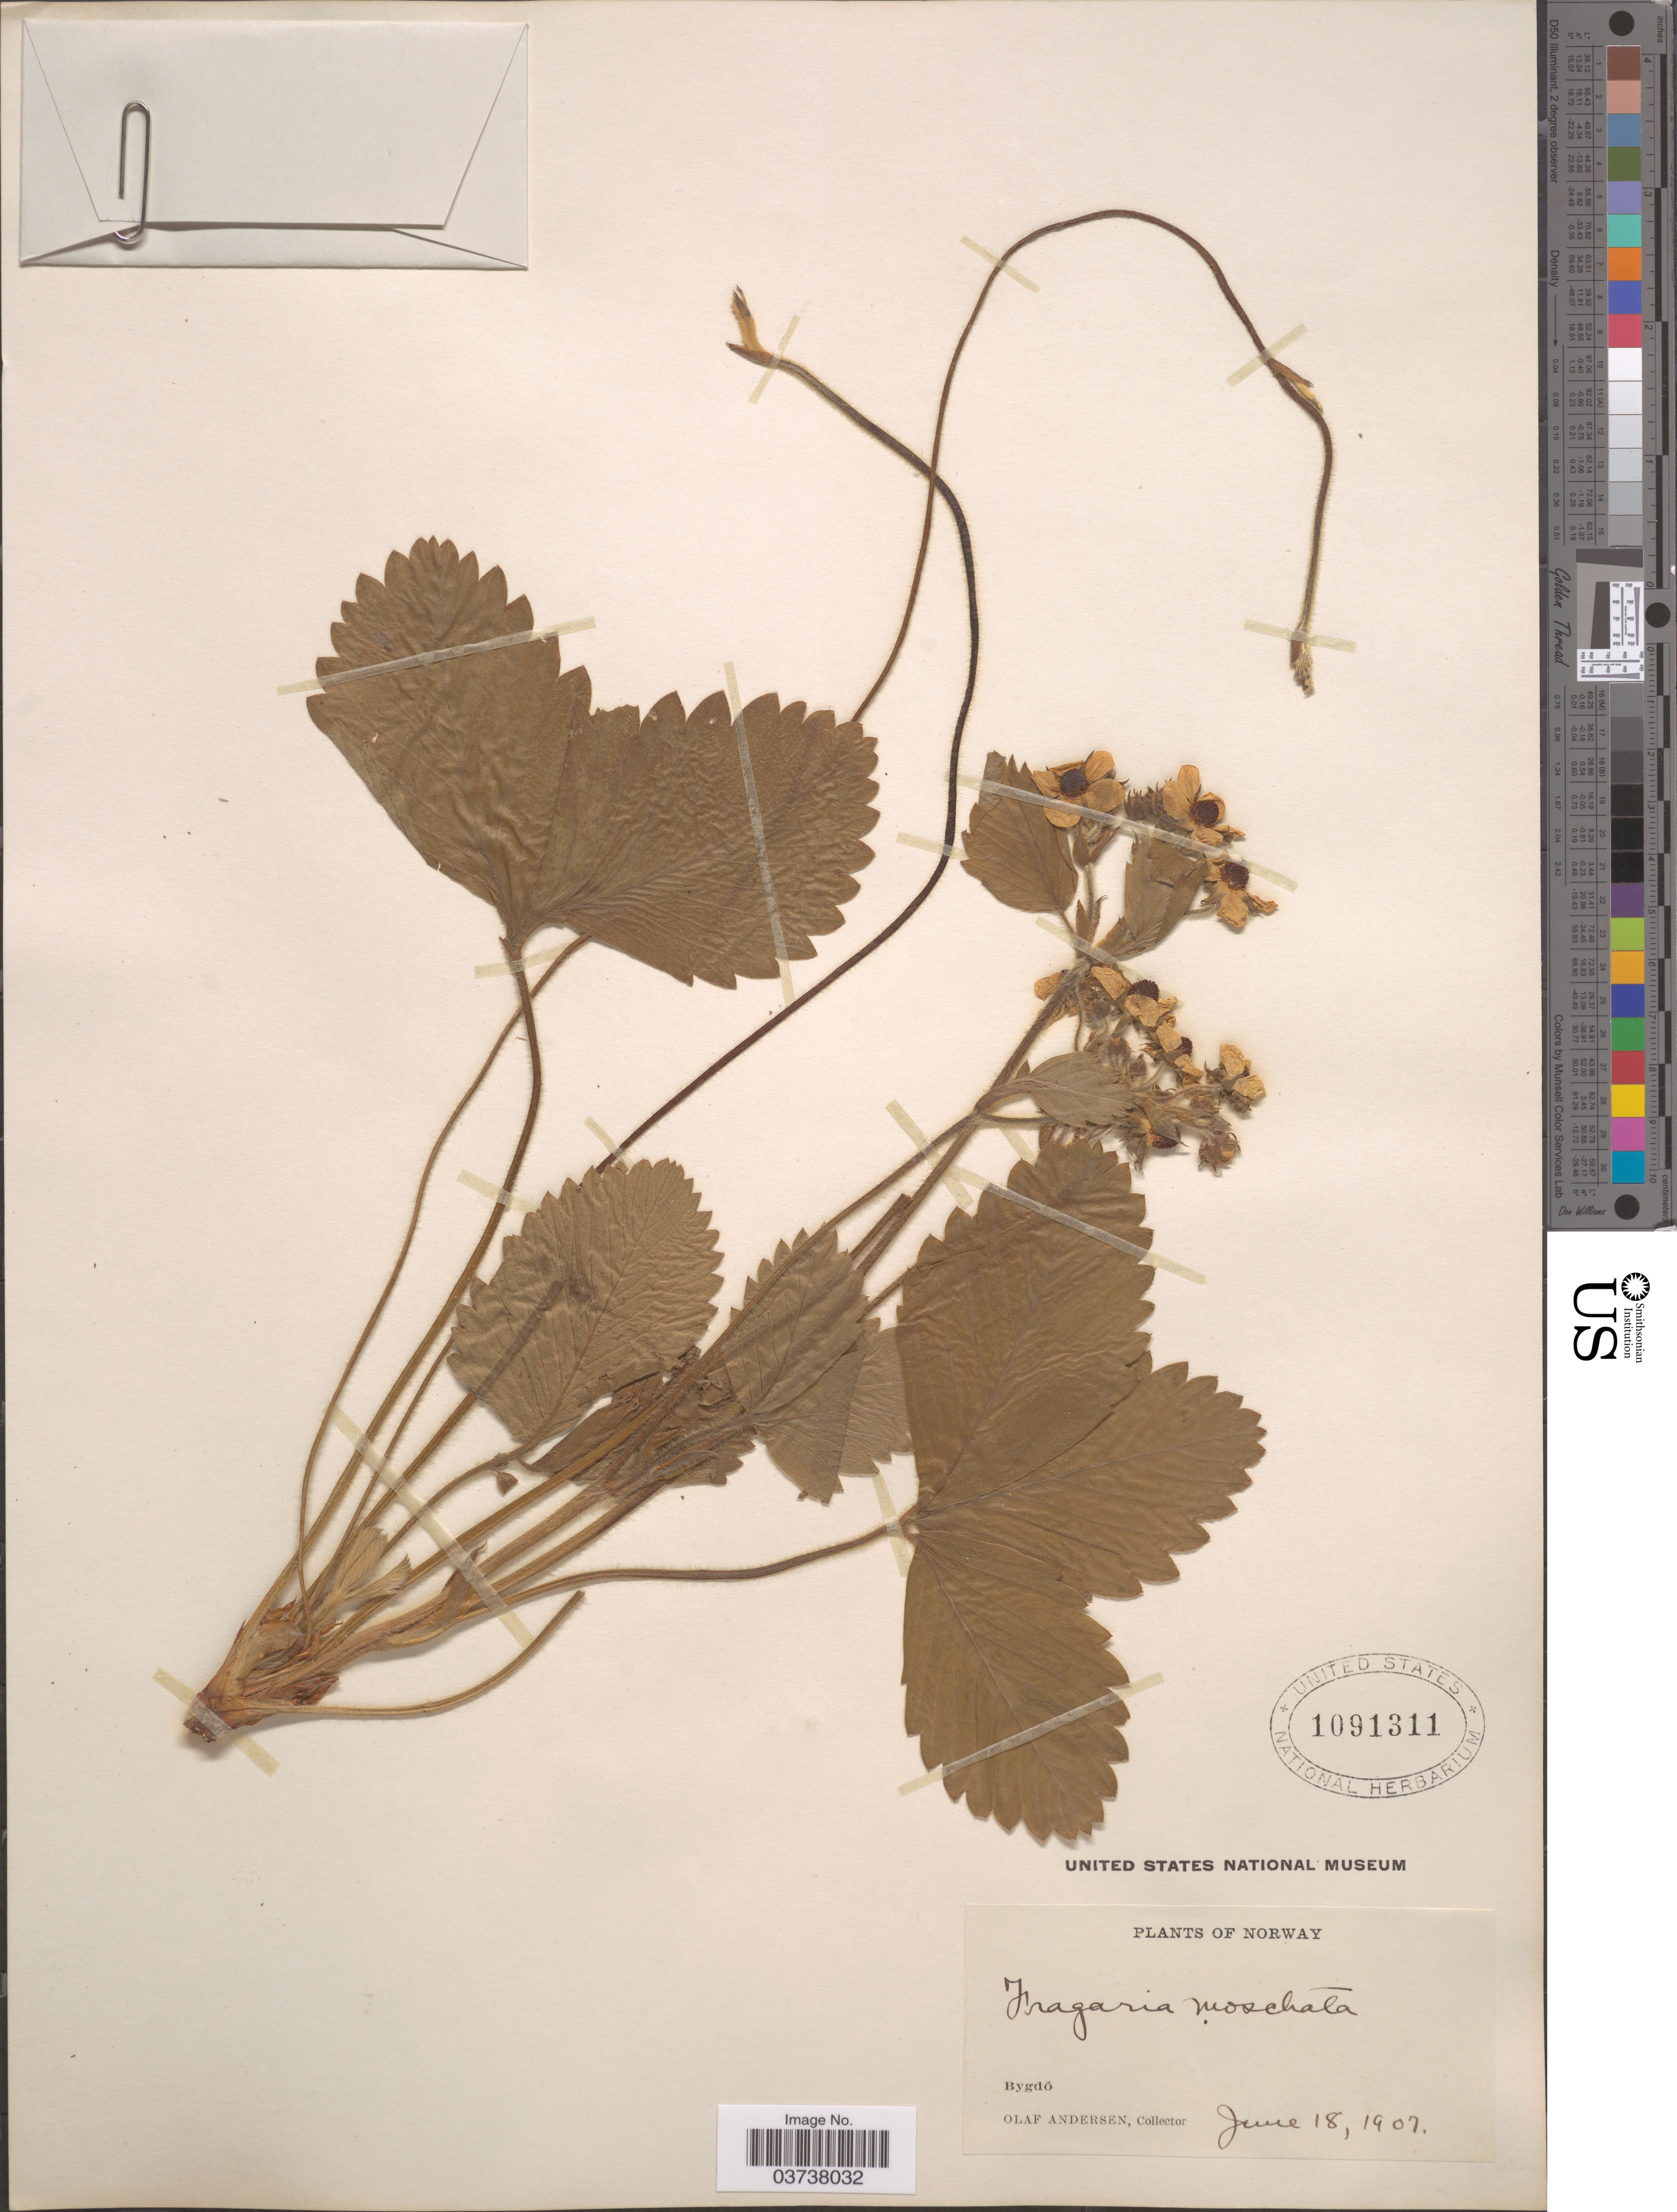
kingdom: Plantae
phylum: Tracheophyta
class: Magnoliopsida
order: Rosales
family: Rosaceae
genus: Fragaria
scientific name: Fragaria moschata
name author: Weston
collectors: O. Andersen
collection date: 1907-06-18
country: Norway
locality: Bygdó.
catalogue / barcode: US 1091311